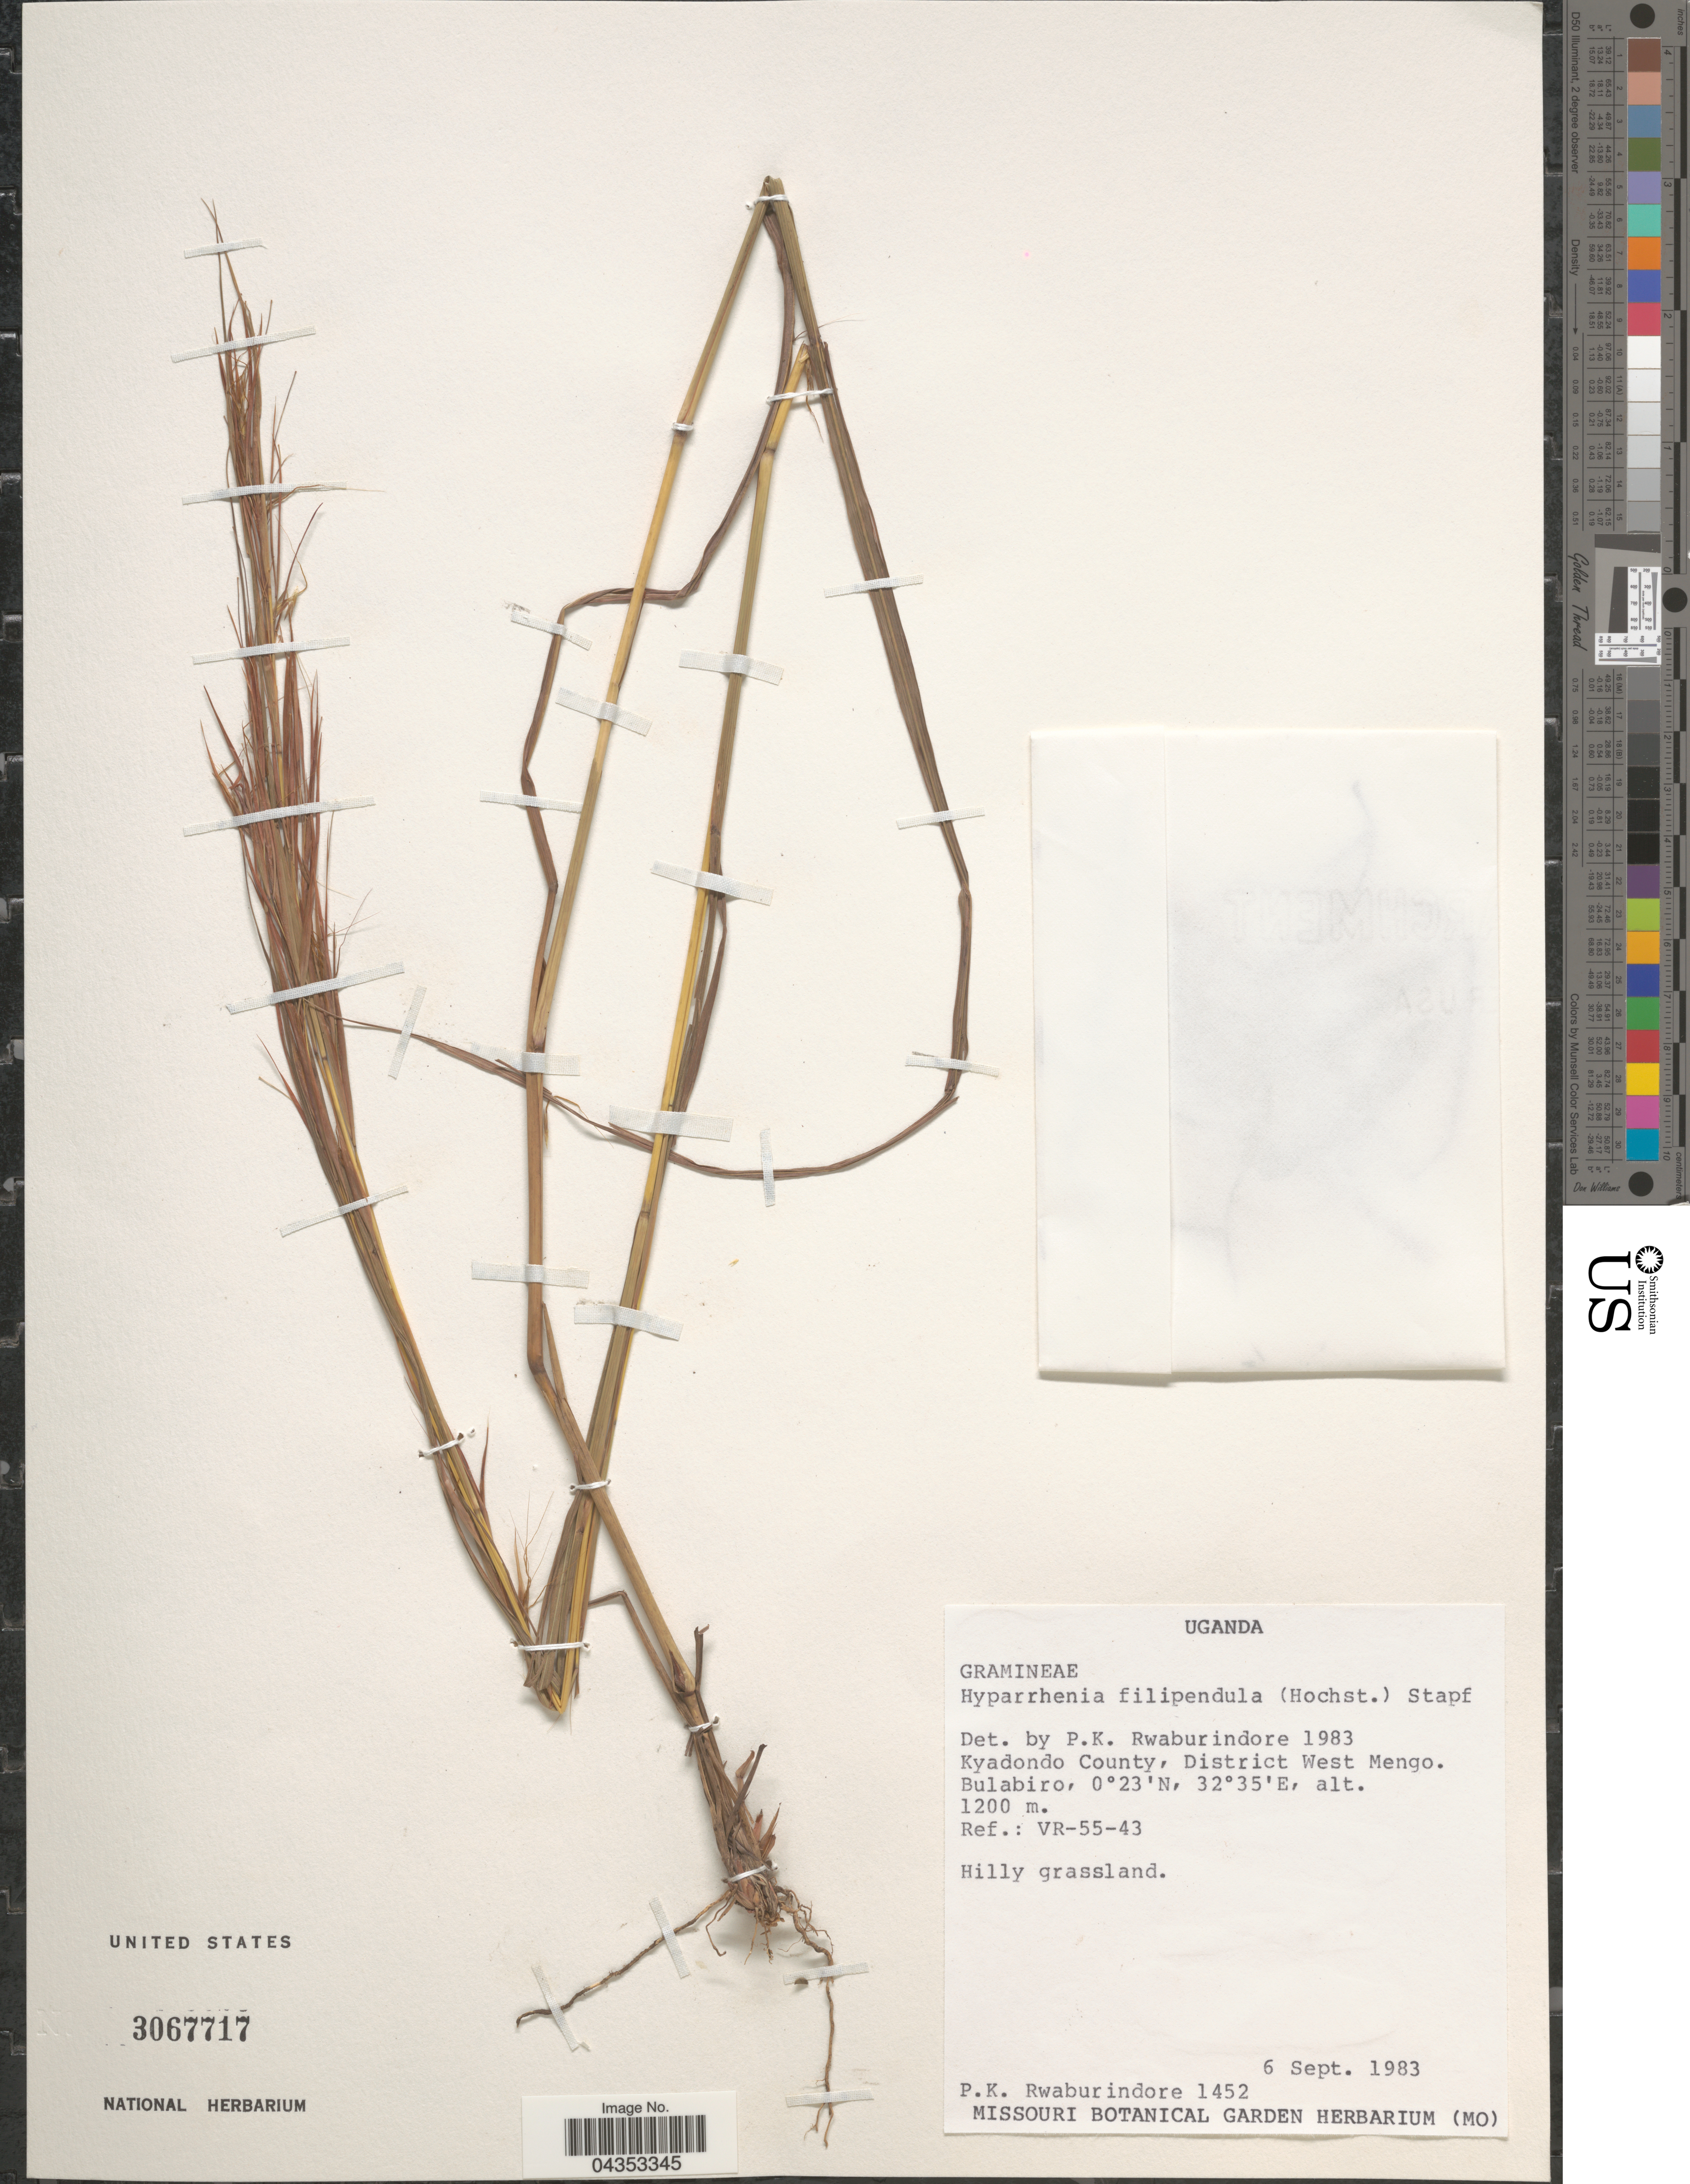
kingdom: Plantae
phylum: Tracheophyta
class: Liliopsida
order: Poales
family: Poaceae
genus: Hyparrhenia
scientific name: Hyparrhenia filipendula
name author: (Hochr.) Stapf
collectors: P. Rwaburindore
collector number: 1452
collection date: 1983-09-06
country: Uganda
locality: Kyadondo County, District West Mengo. Bulabiro. Ref.: VR-55-43.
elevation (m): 1200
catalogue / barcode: US 3067717